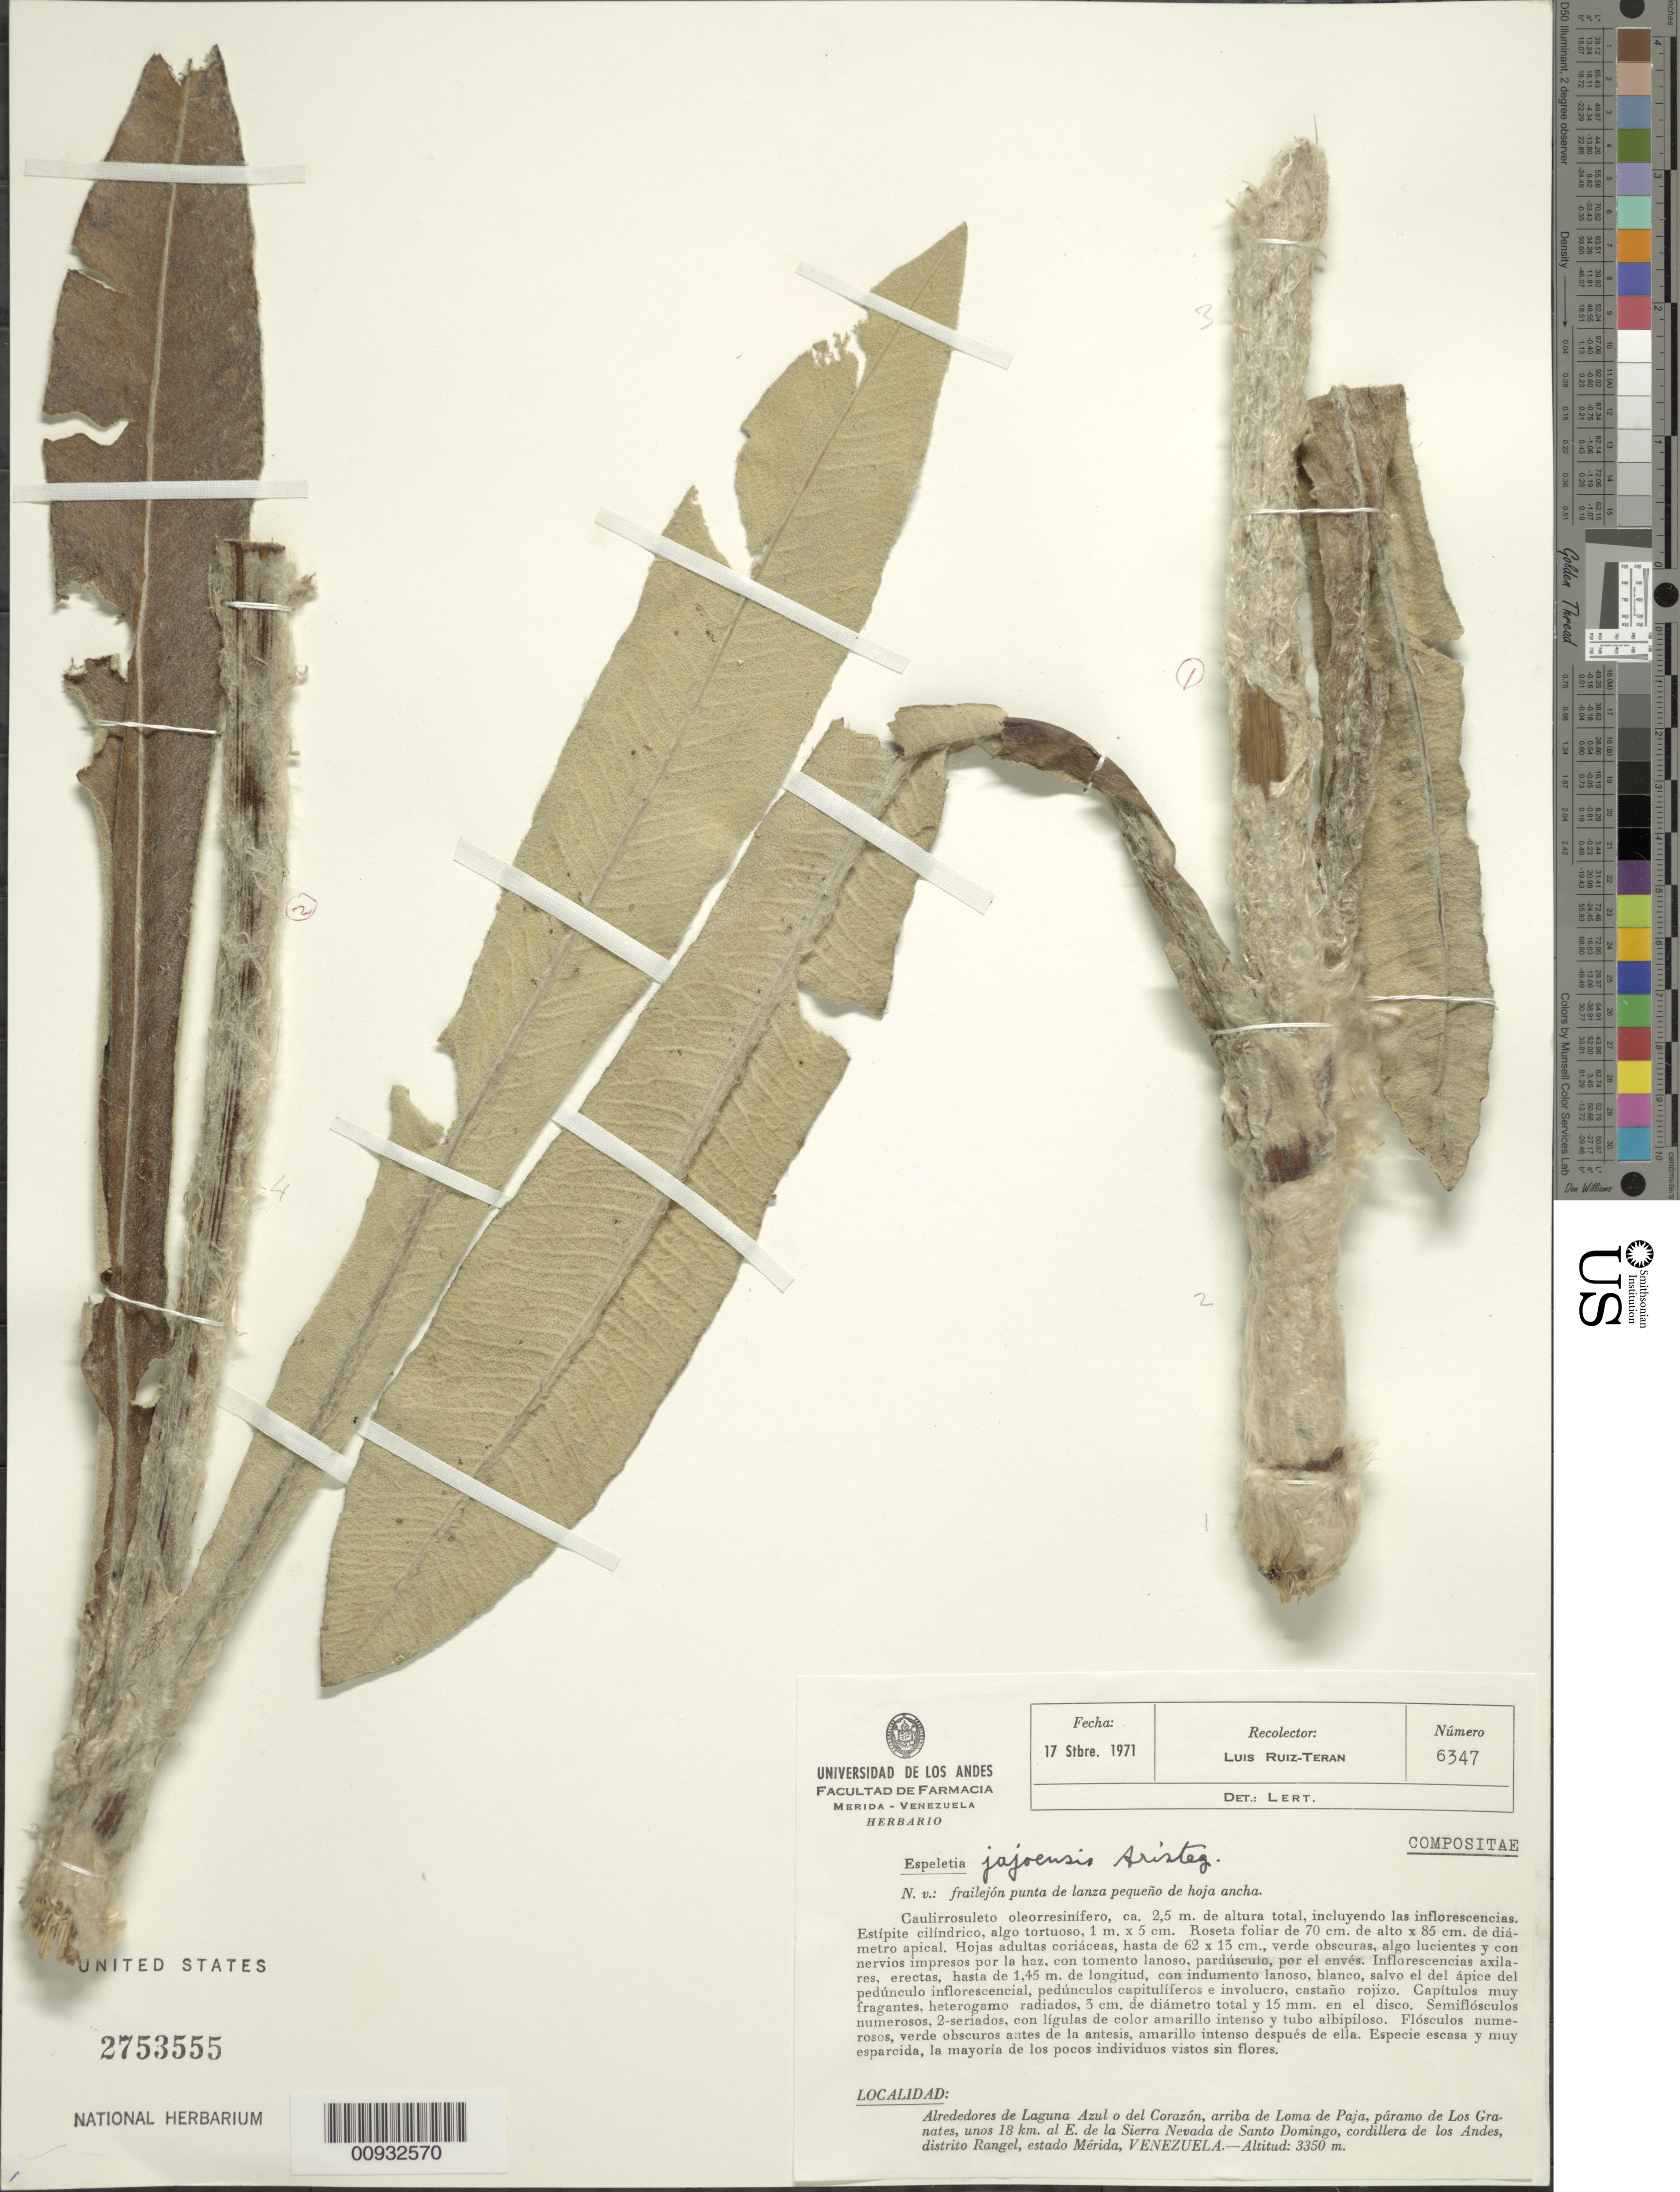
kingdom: Plantae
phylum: Tracheophyta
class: Magnoliopsida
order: Asterales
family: Asteraceae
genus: Espeletia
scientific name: Espeletia jajoensis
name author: Aristeg.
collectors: L. Teran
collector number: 6347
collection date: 1971-09-17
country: Venezuela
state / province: Mérida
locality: Alrededores de Laguna Azul o del Corazon, arriba de Loma de Paja, paramo de Los Granates, unos 18 km. al E. de la Sierra Nevada de Santo Domingo, cordillera de los Andes, distrito Rangel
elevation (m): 3350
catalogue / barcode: US 2753555